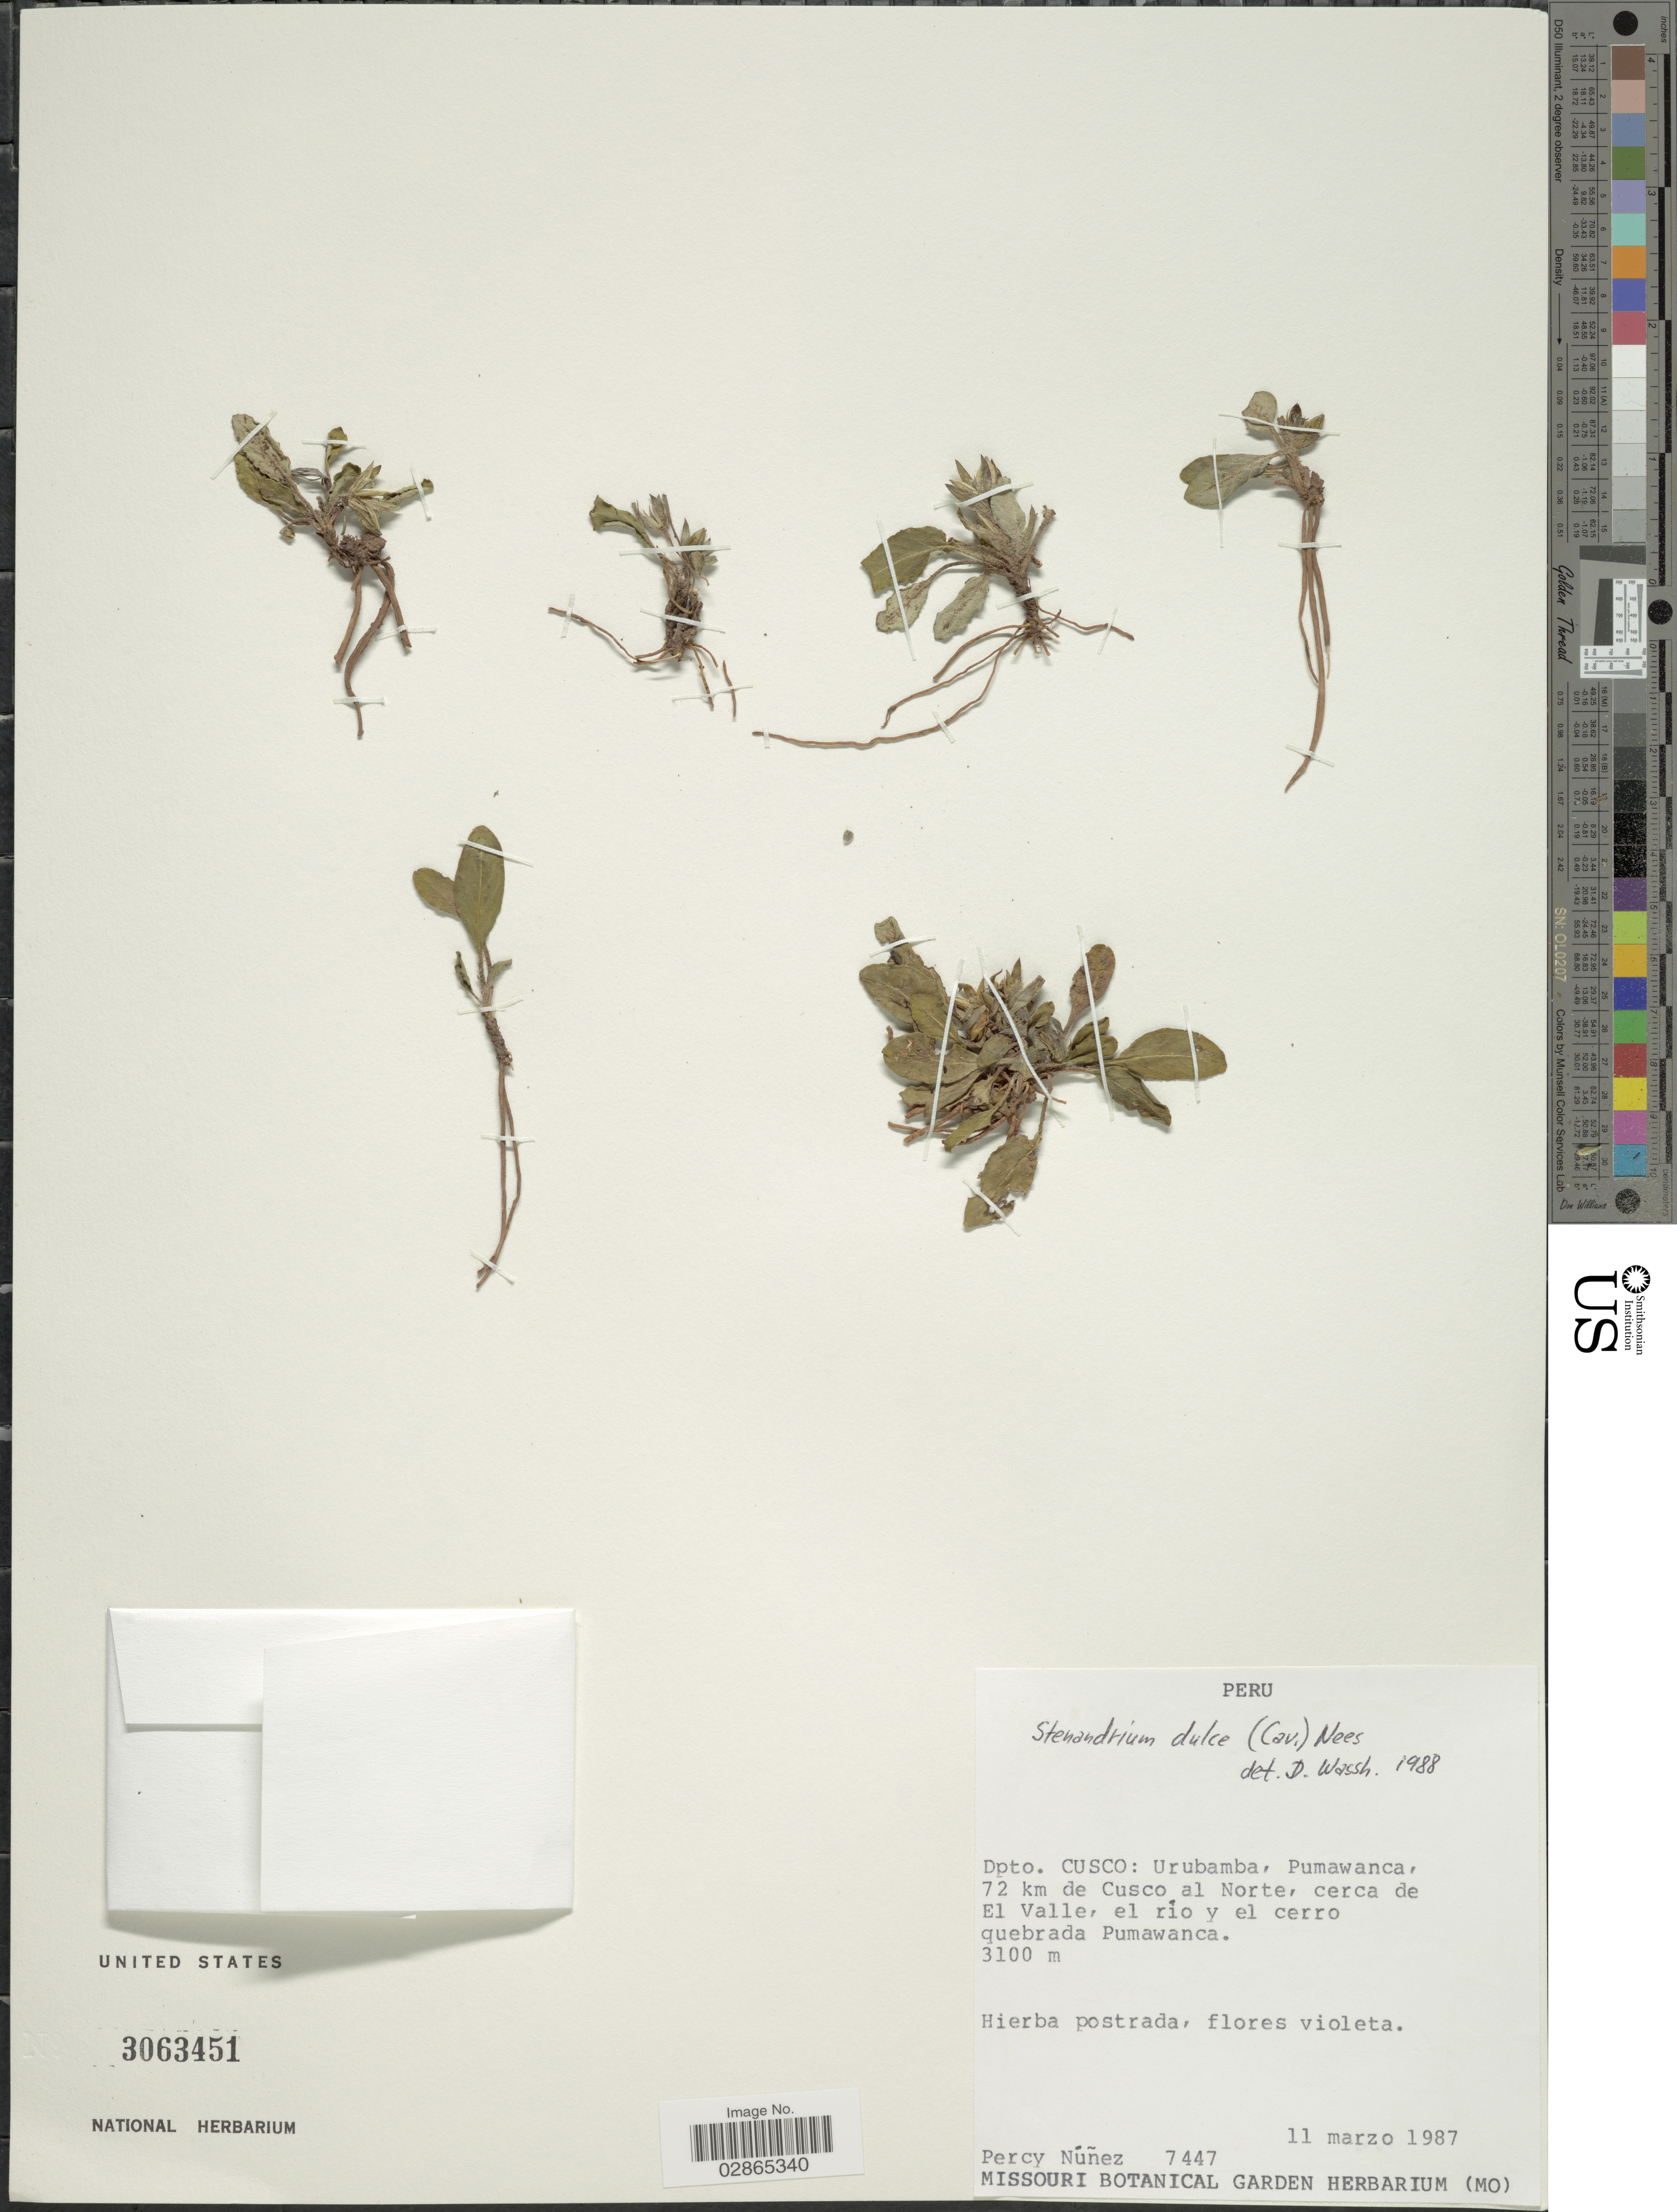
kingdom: Plantae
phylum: Tracheophyta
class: Magnoliopsida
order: Lamiales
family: Acanthaceae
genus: Stenandrium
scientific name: Stenandrium dulce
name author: (Cav.) Nees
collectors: P. Nuñez V.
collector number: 7447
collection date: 1987-03-11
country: Peru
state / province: Cusco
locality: Dpto. Cusco: Urubamba, Pumawanca, 72 km de Cusco al Norte, cerca de El Valle, el rio y el cerro quebrada Pumawanca.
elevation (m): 3100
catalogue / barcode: US 3063451